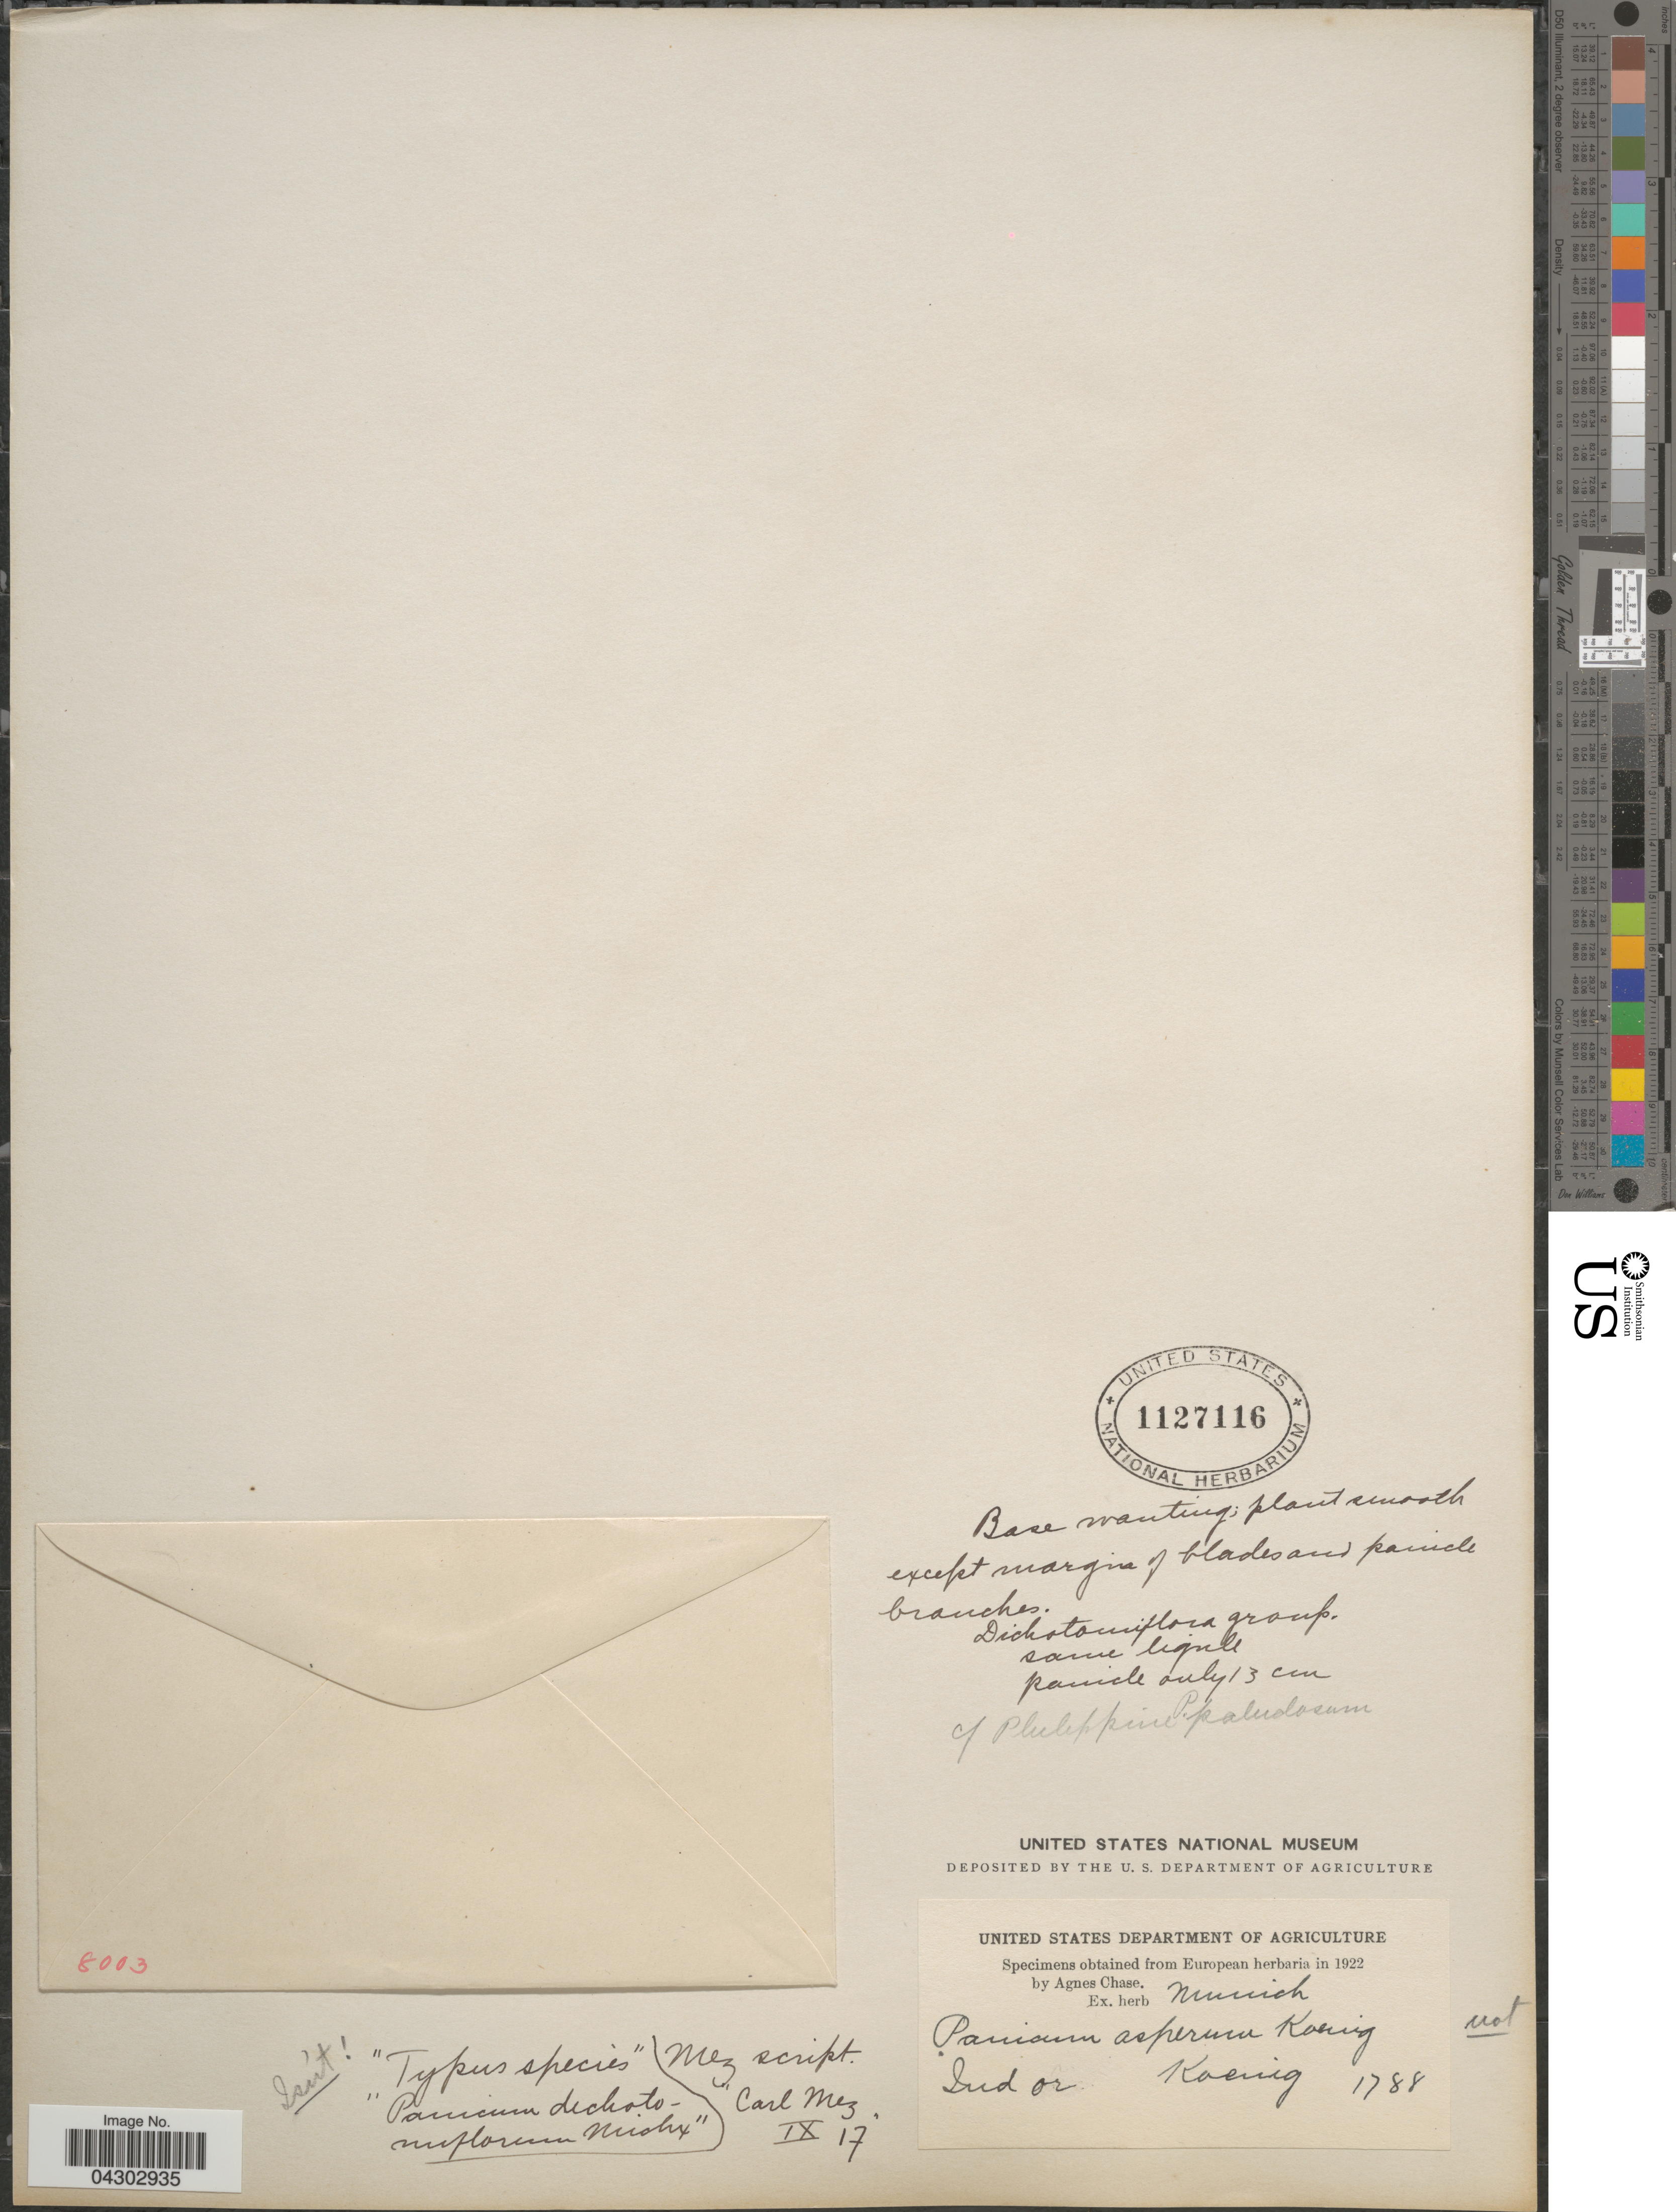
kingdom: Plantae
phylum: Tracheophyta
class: Liliopsida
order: Poales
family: Poaceae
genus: Panicum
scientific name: Panicum paludosum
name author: Roxb.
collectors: Koenig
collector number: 1788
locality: Ind. or.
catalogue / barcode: US 1127116